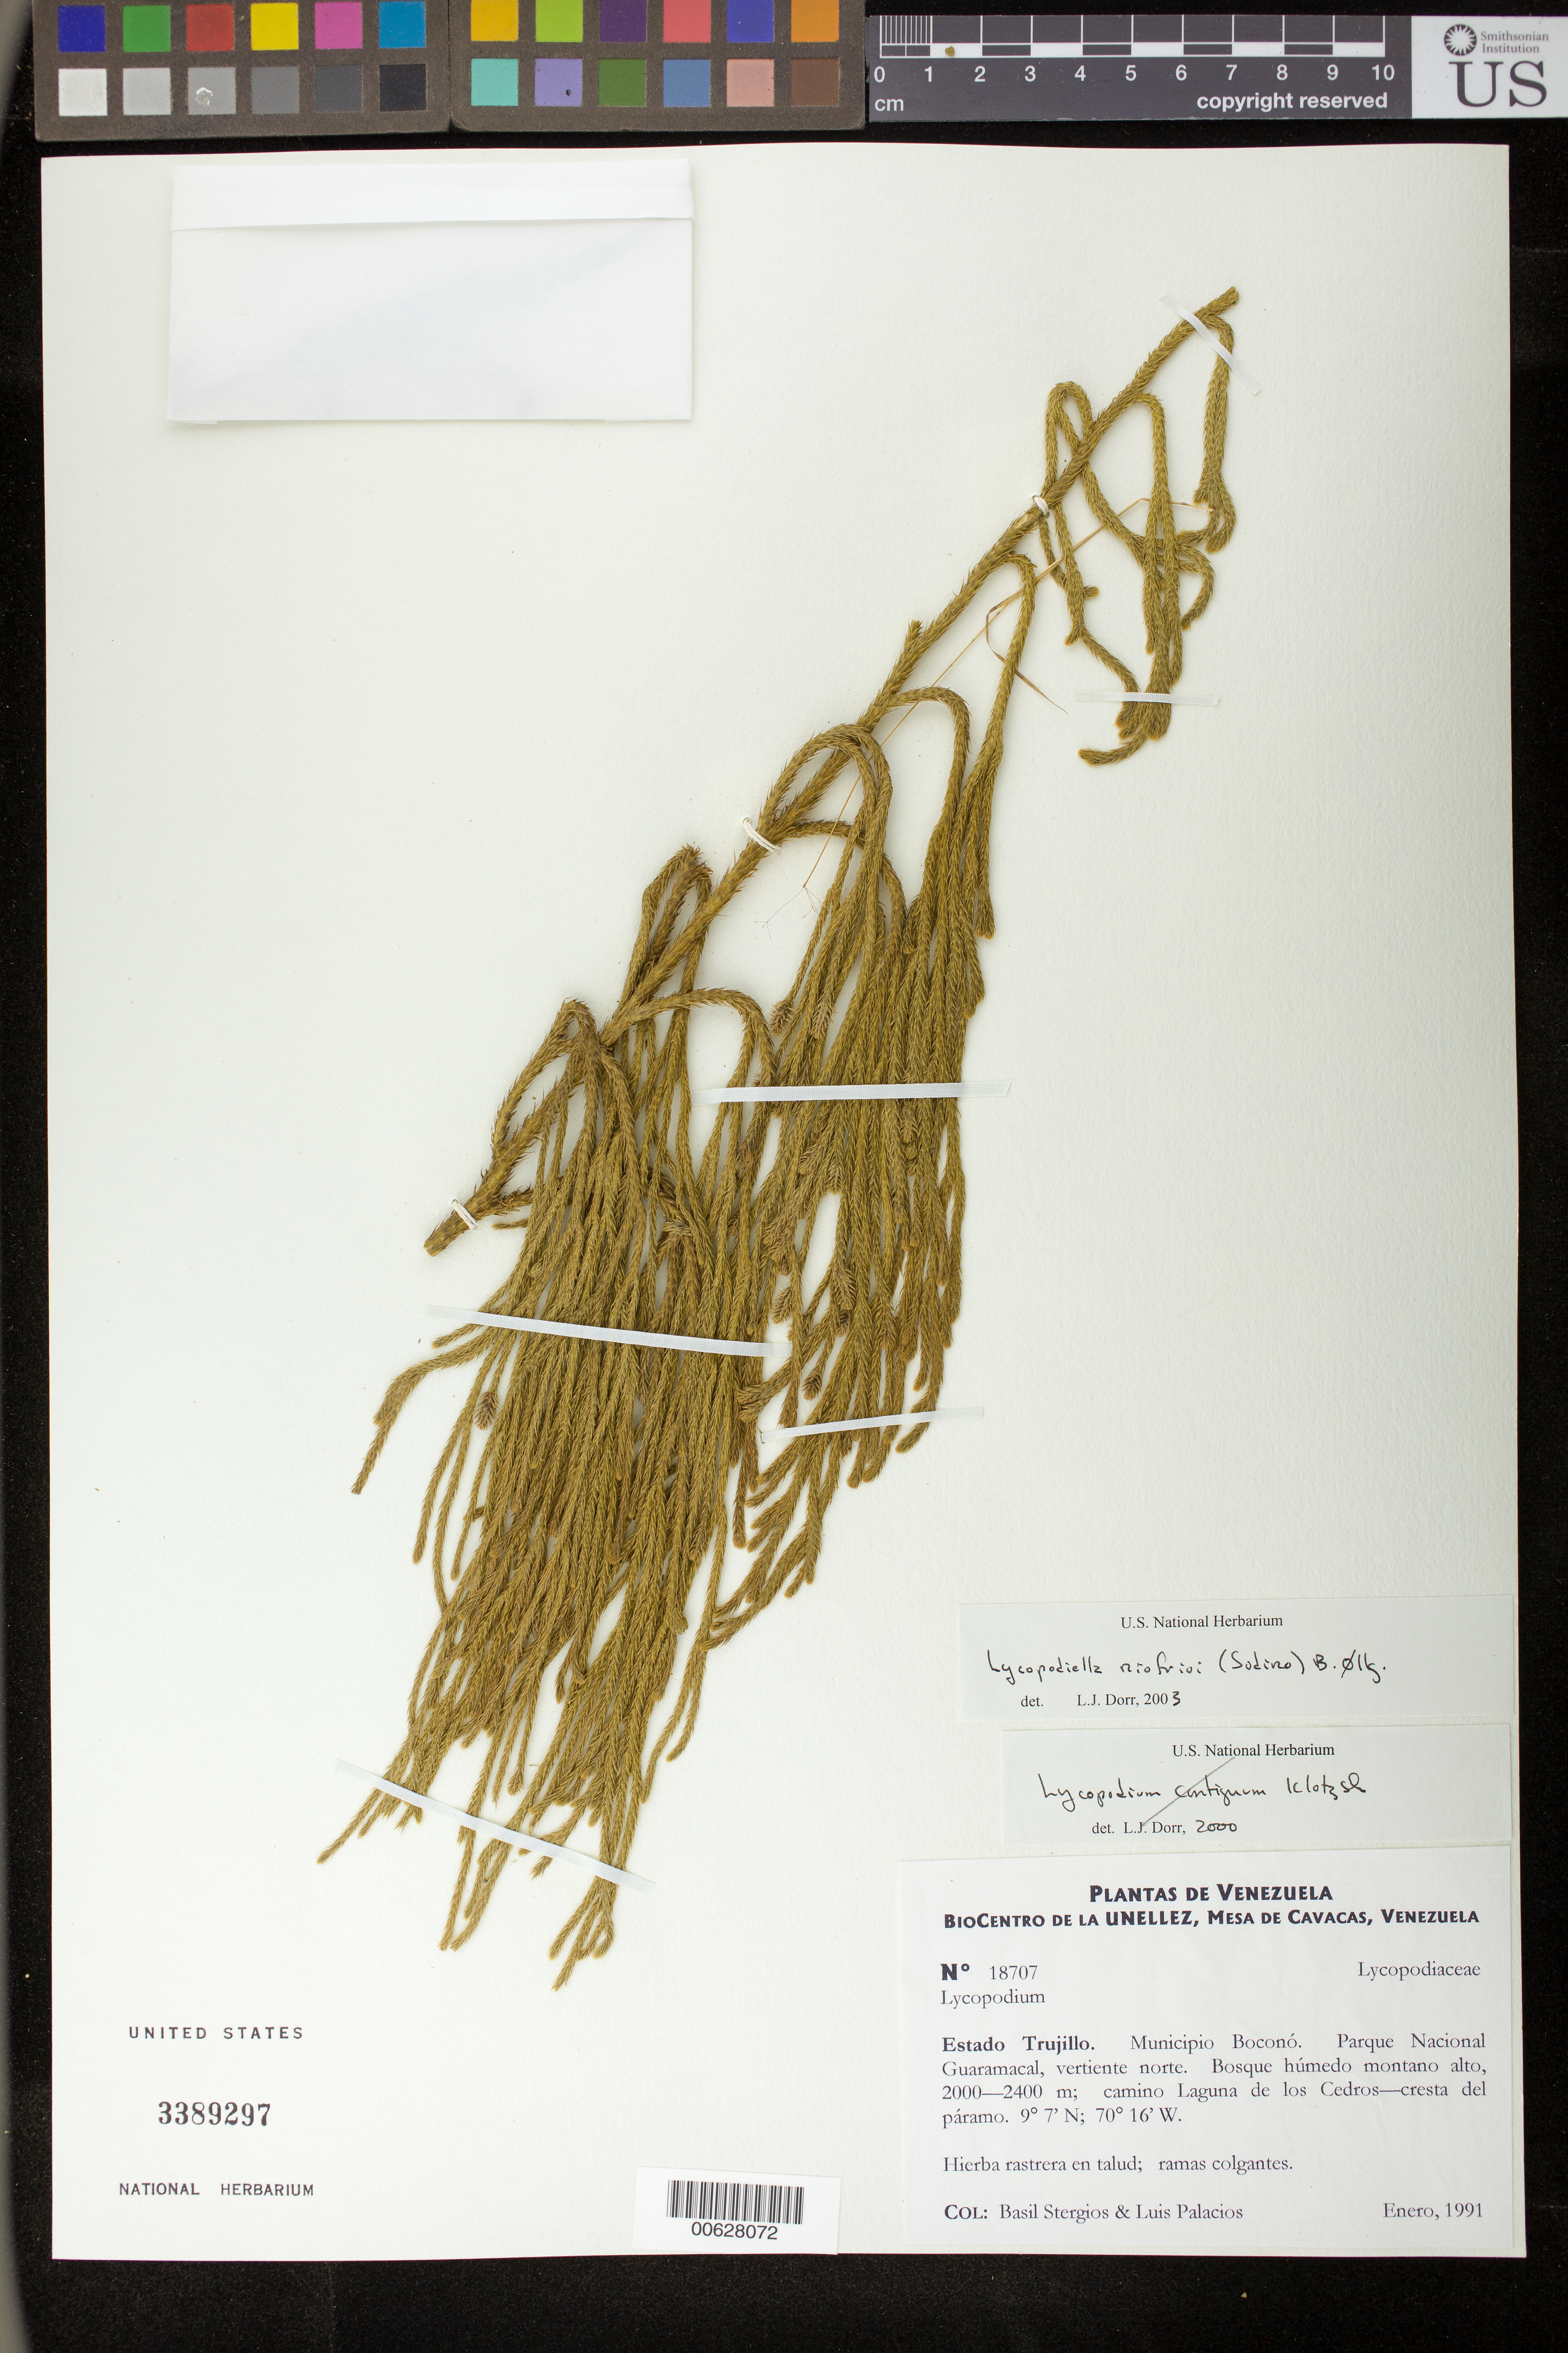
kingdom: Plantae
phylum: Tracheophyta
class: Lycopodiopsida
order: Lycopodiales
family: Lycopodiaceae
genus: Lycopodium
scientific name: Lycopodium clavatum subsp. contiguum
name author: (Klotzsch) B. Øllg.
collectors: B. G. Stergios & L. Palacios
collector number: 18707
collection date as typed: Jan 1991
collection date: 1991-01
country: Venezuela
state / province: Trujillo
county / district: Boconó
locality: Parque Nacional Guaramacal, vertiente N, camino laguna de los Cedros-cresta del páramo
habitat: Bosque húmedo montano alto.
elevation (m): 2000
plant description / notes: PORT, US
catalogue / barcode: US 3389297